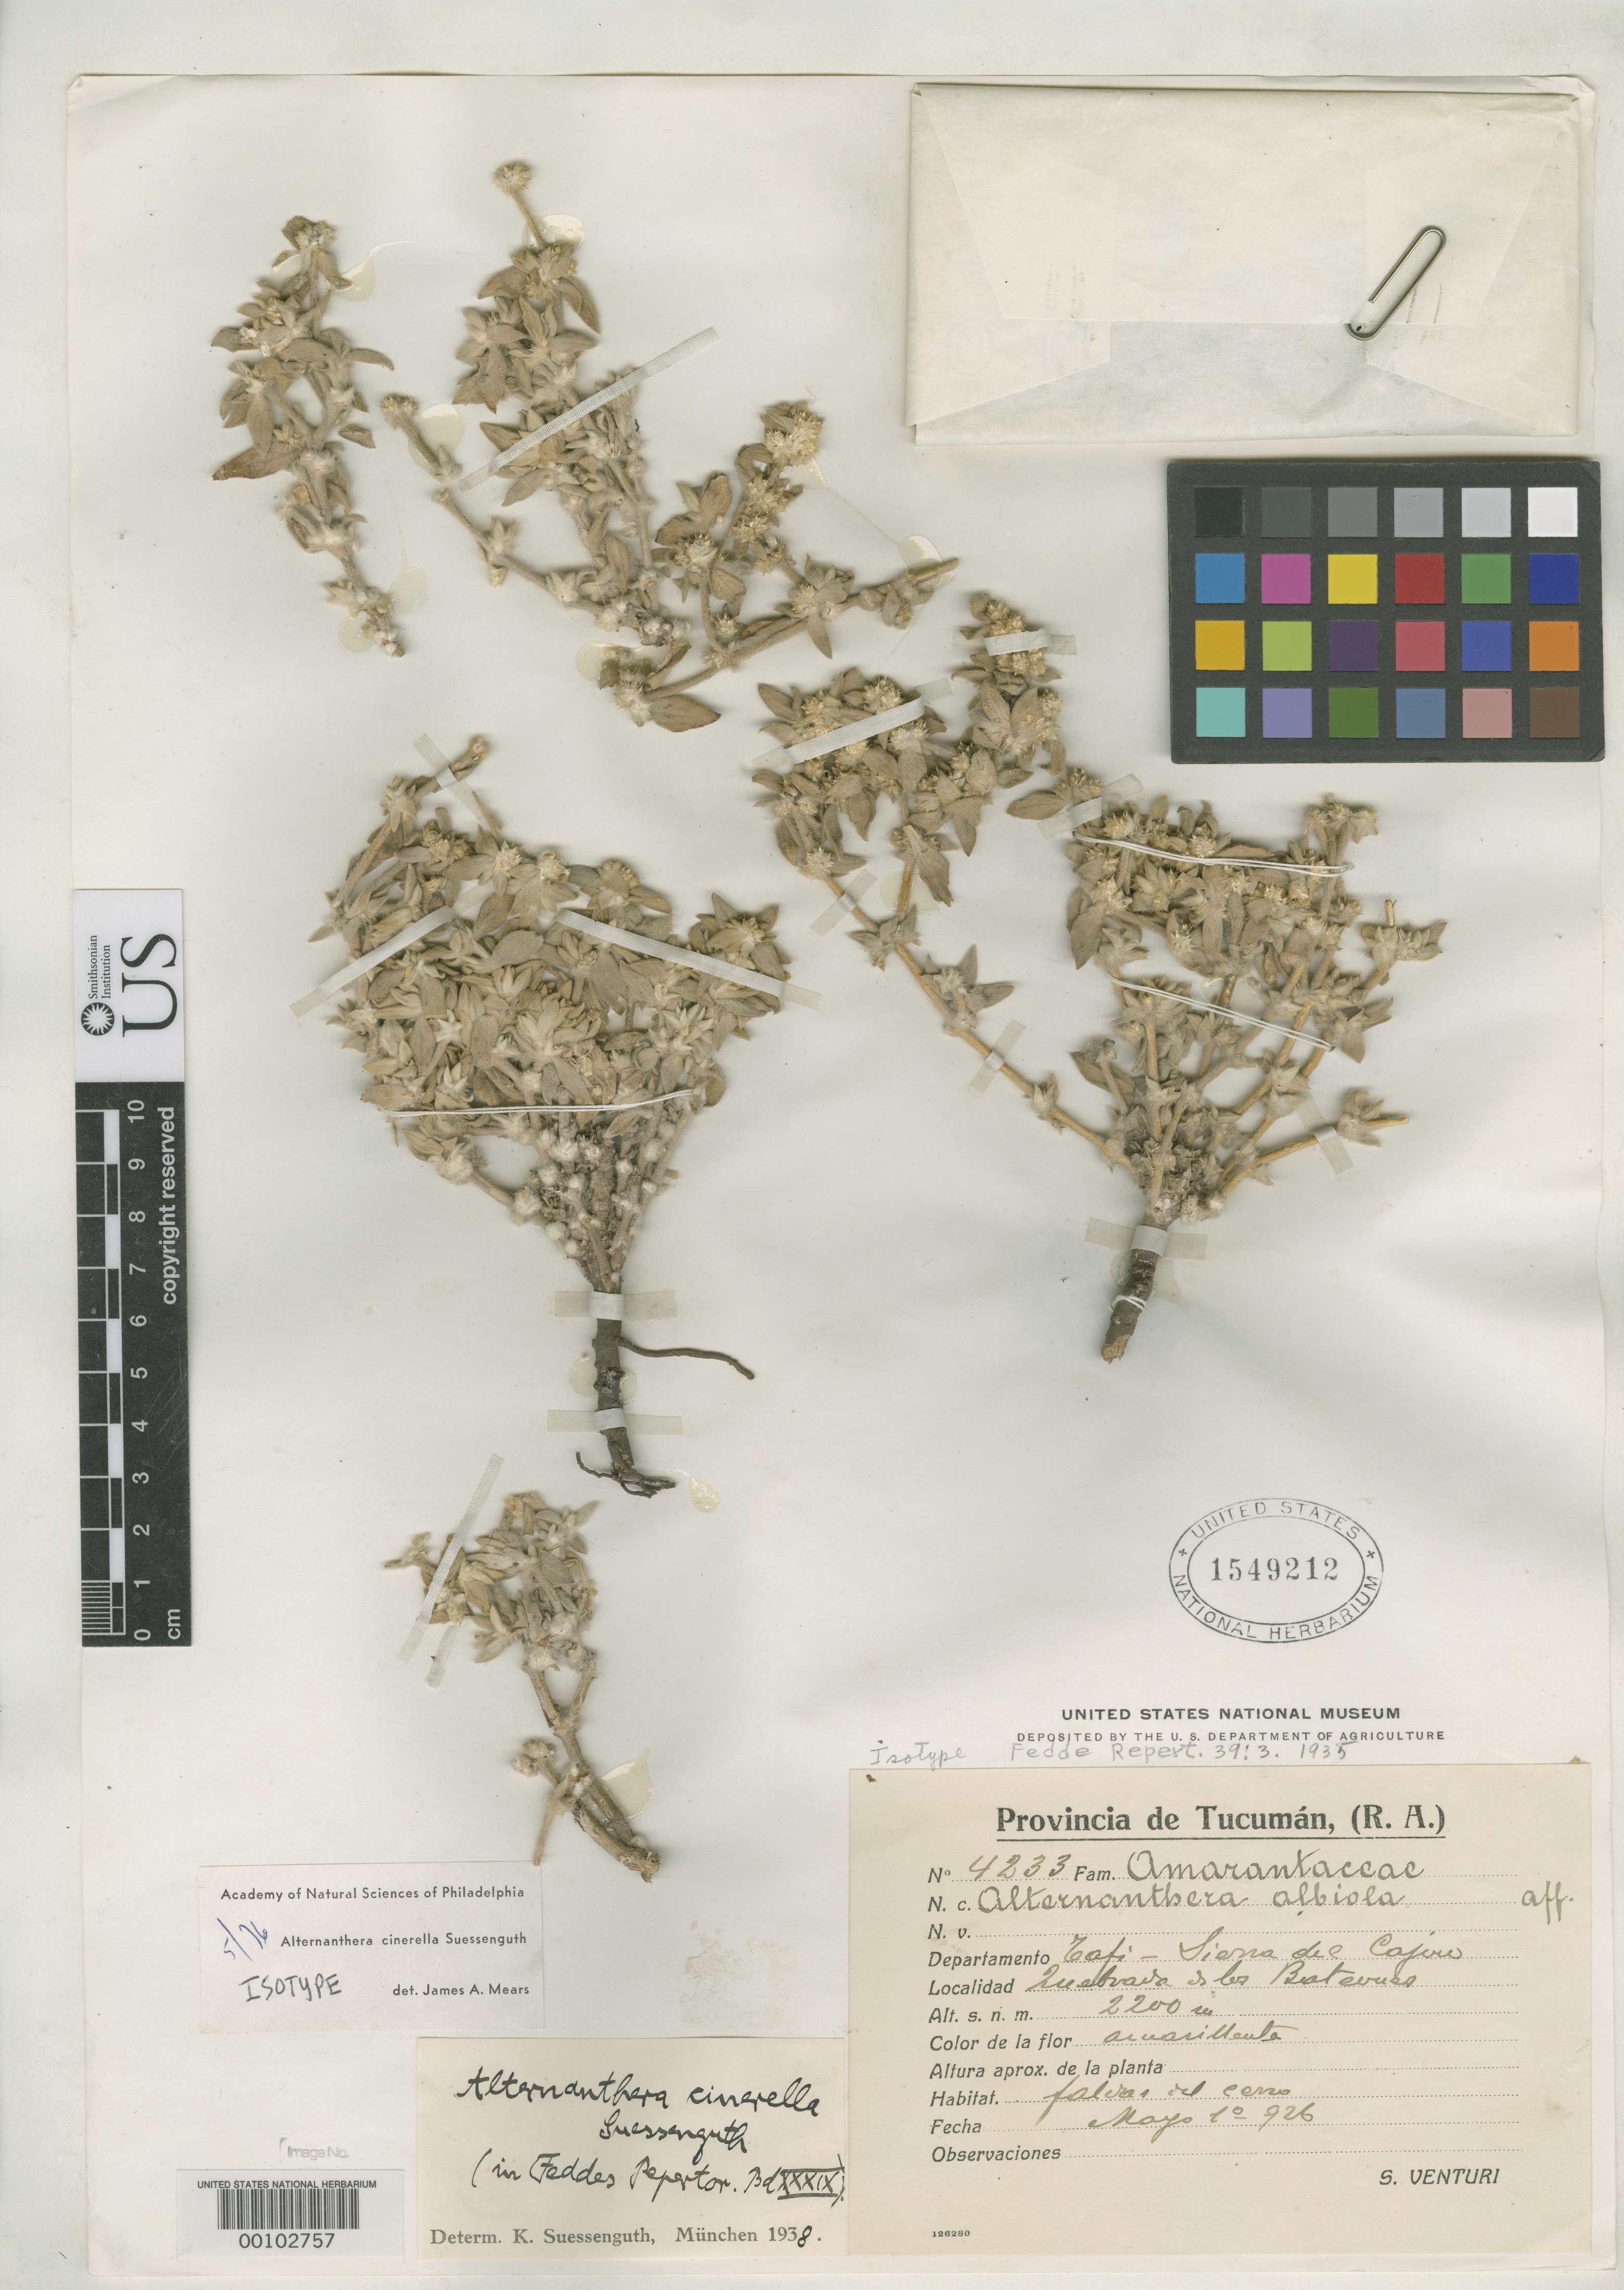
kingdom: Plantae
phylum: Tracheophyta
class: Magnoliopsida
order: Caryophyllales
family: Amaranthaceae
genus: Alternanthera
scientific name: Alternanthera cinerella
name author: Suess.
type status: Isotype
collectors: S. Venturi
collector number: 4233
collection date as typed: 10 May 1926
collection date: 1926-05-10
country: Argentina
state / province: Tucumán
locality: Sierra del Cajon.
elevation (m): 2200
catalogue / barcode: US 1549212